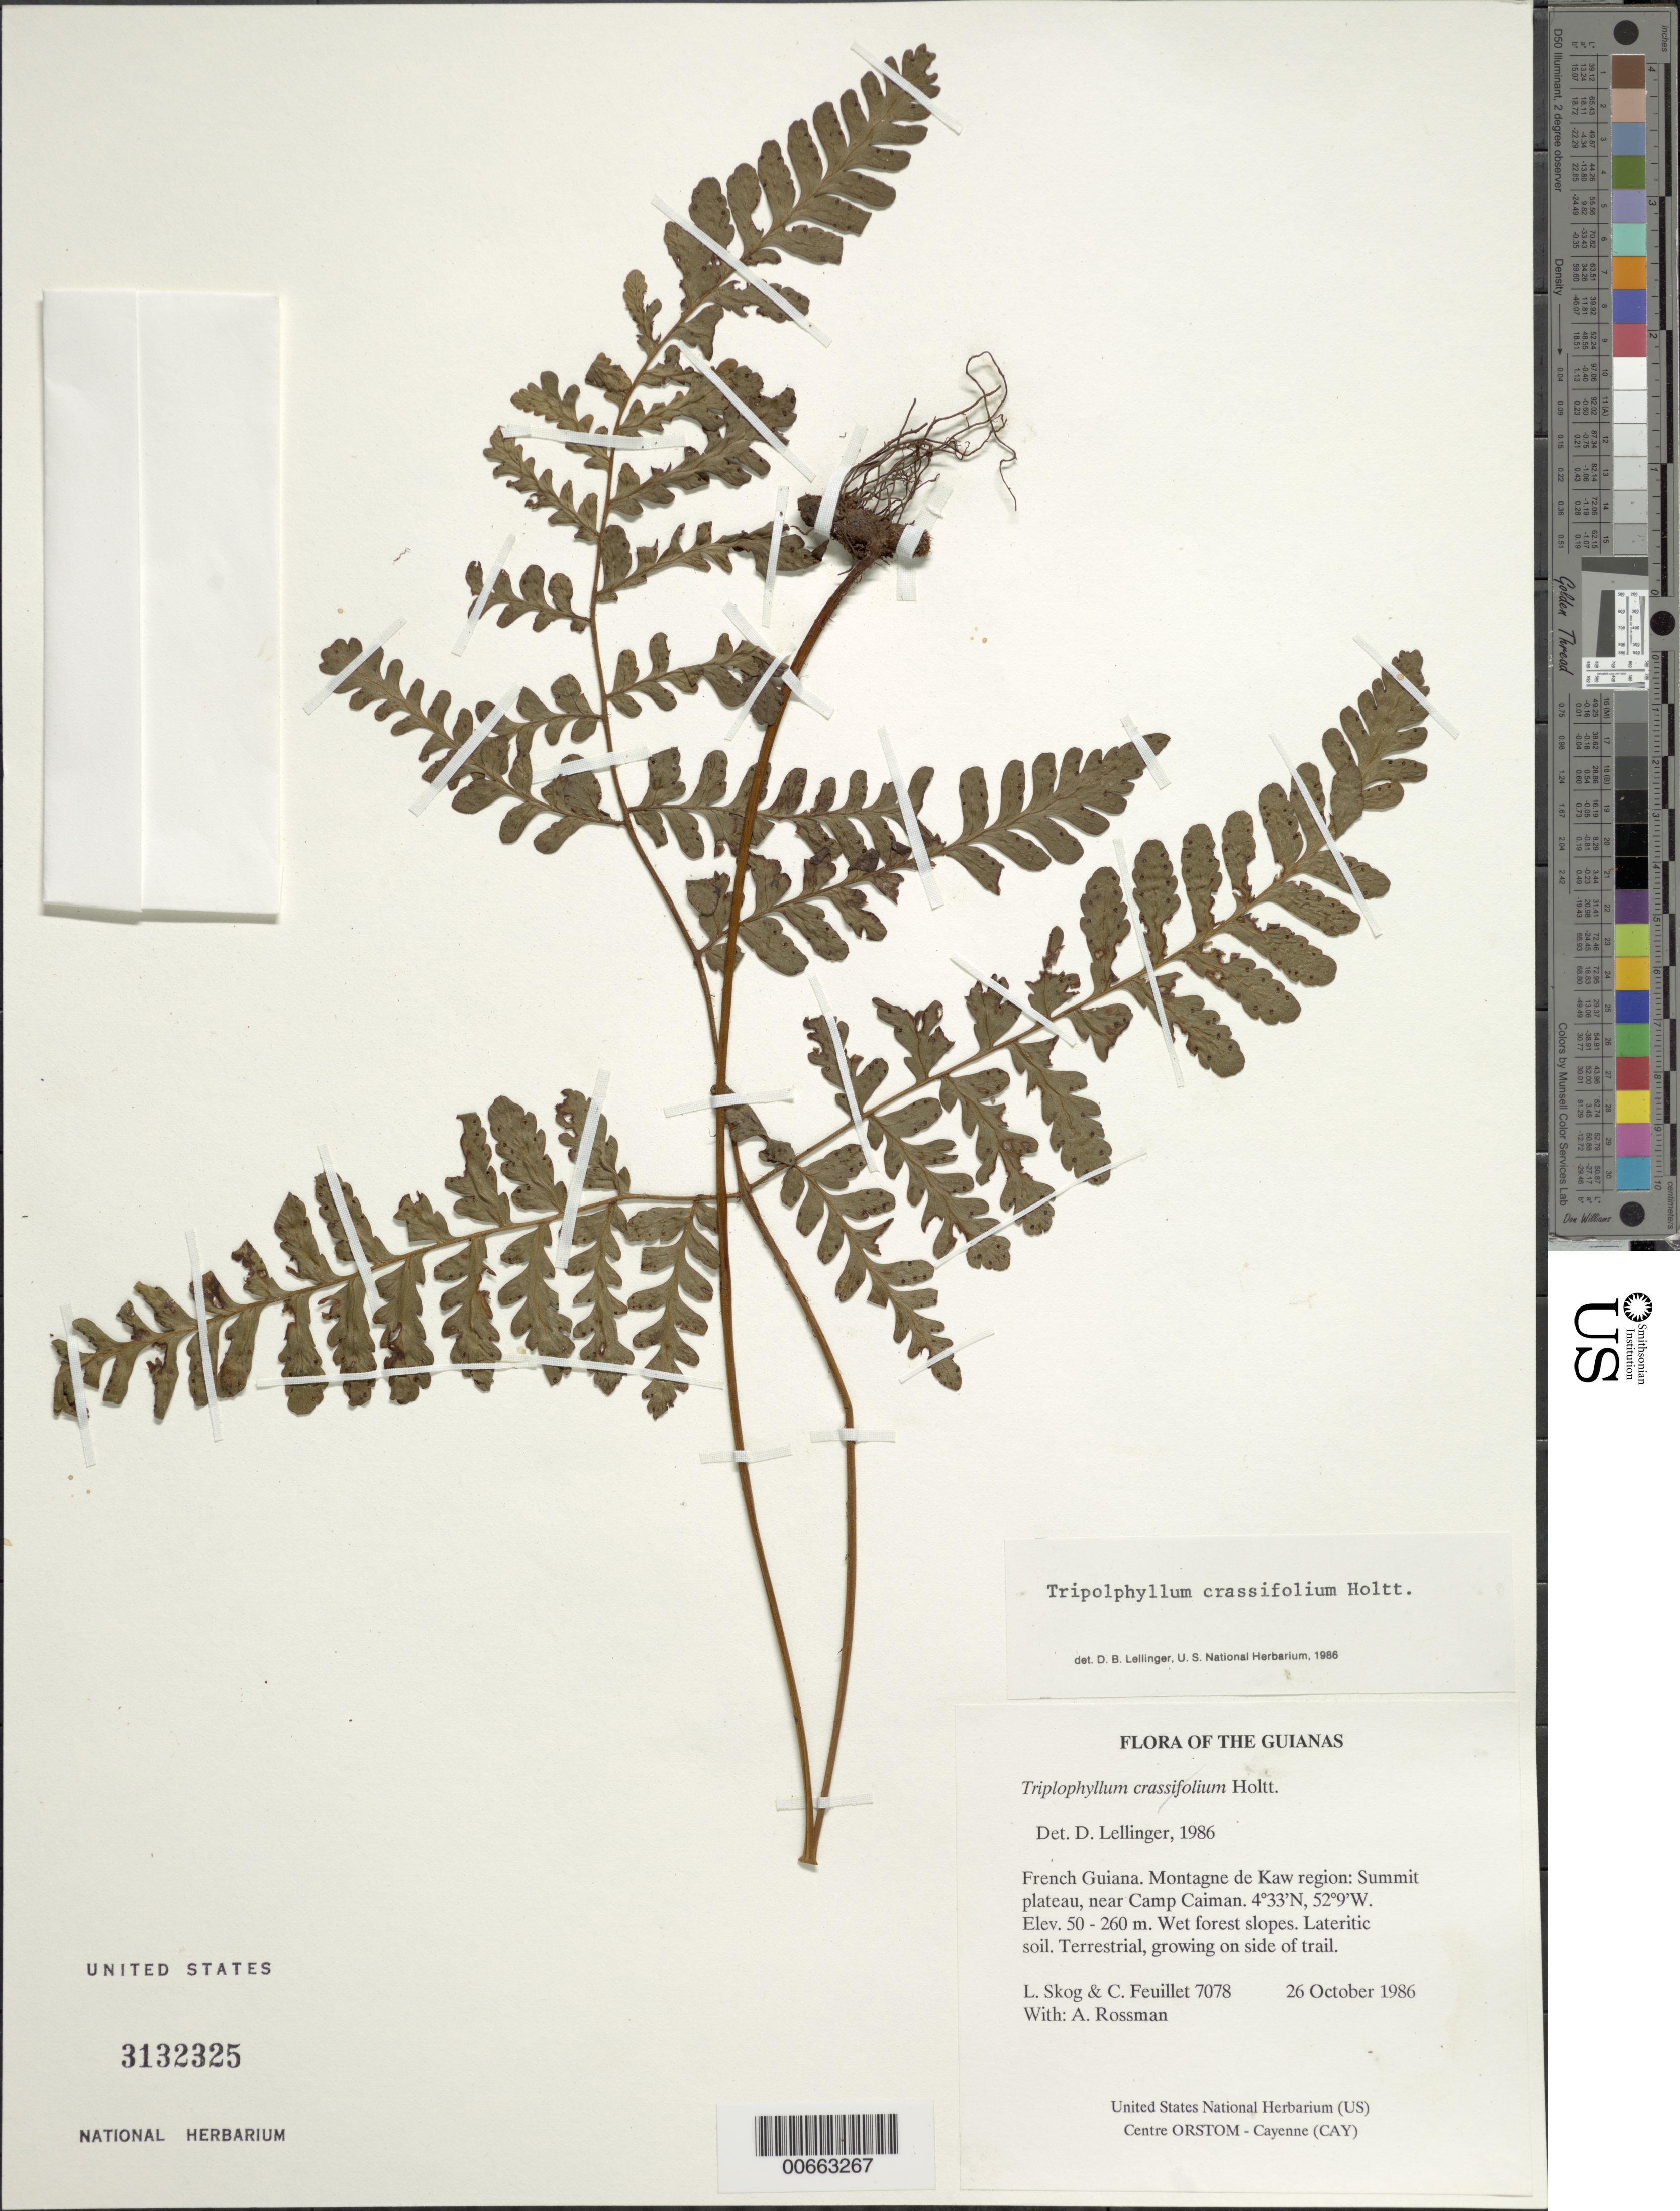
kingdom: Plantae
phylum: Tracheophyta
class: Polypodiopsida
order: Polypodiales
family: Tectariaceae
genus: Triplophyllum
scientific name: Triplophyllum funestum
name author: (Kunze) Holttum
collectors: L. E. Skog, C. Feuillet & A. Rossman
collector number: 7078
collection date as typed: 26 October 1986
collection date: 1986-10-26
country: French Guiana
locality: Montagne de Kaw. Summit plateau, near Camp Caiman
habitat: Wet forest slopes. Lateritic soil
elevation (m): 50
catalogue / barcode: US 3132325